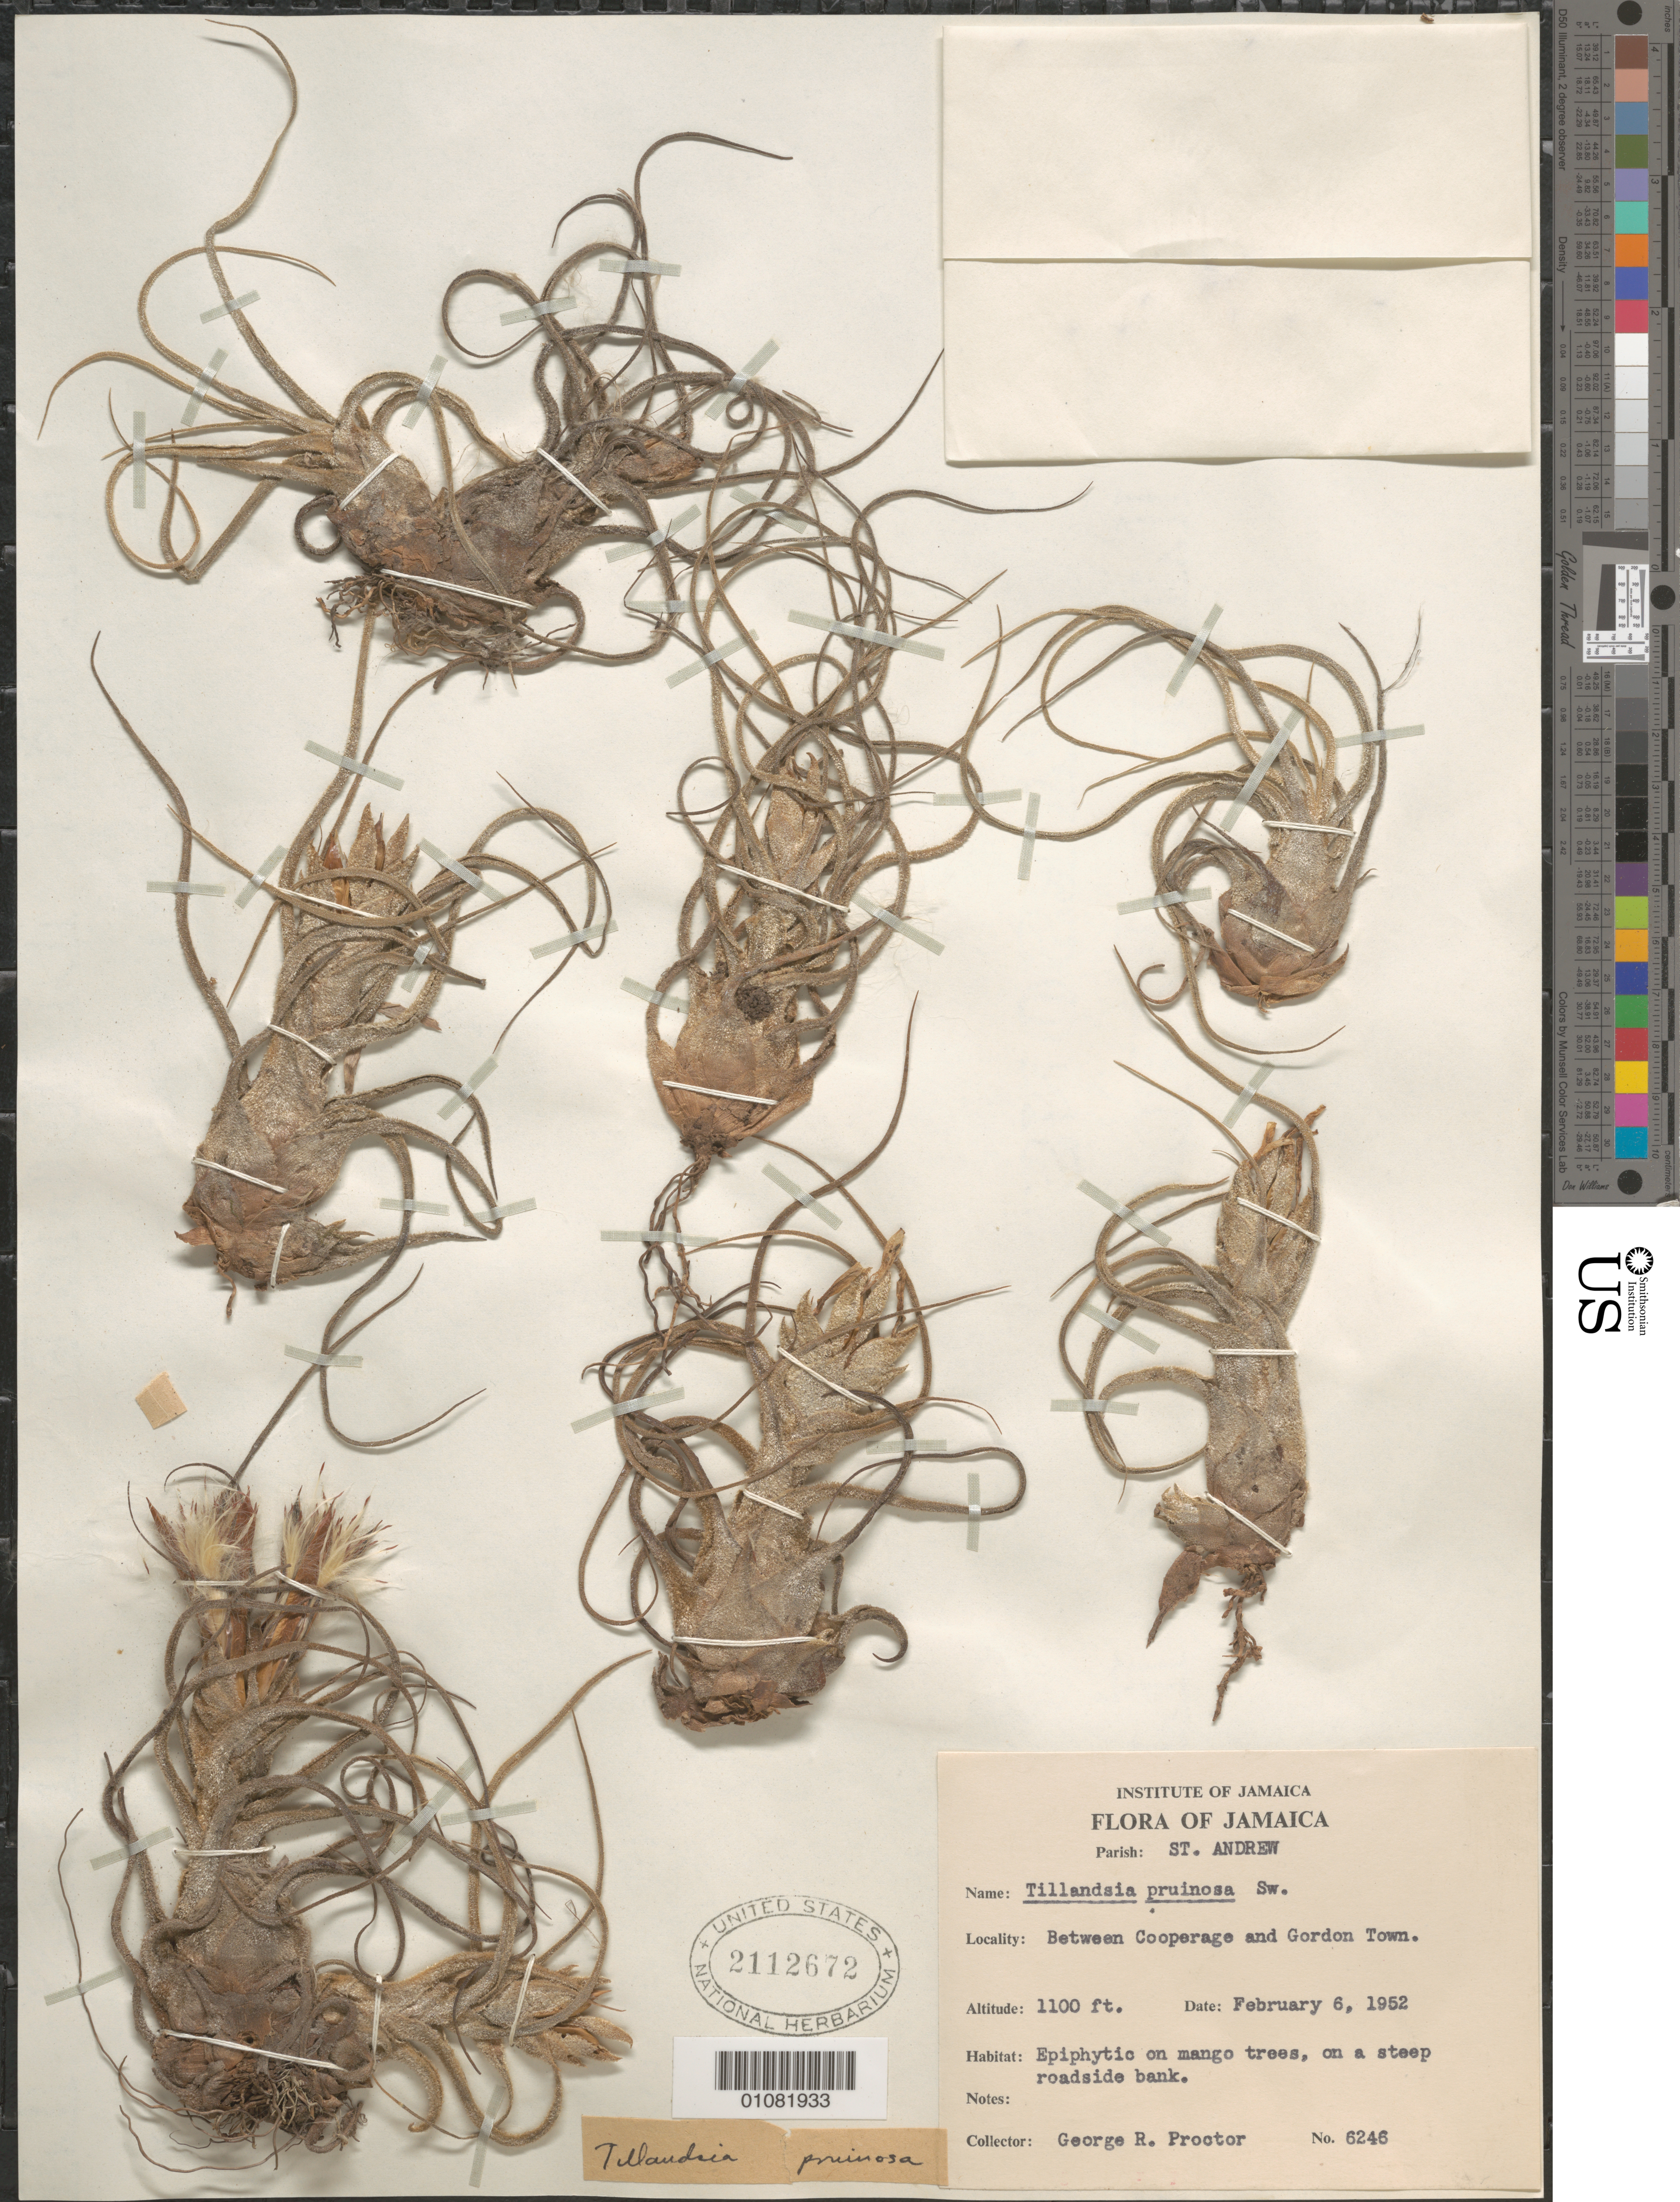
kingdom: Plantae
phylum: Tracheophyta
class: Liliopsida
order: Poales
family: Bromeliaceae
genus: Tillandsia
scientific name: Tillandsia pruinosa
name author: Sw.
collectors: G. R. Proctor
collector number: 6246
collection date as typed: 06 Feb 1952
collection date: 1952-02-06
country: Jamaica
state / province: Saint Andrew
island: Jamaica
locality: Between Cooperage and Gordon Town.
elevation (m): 335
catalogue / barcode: US 2112672